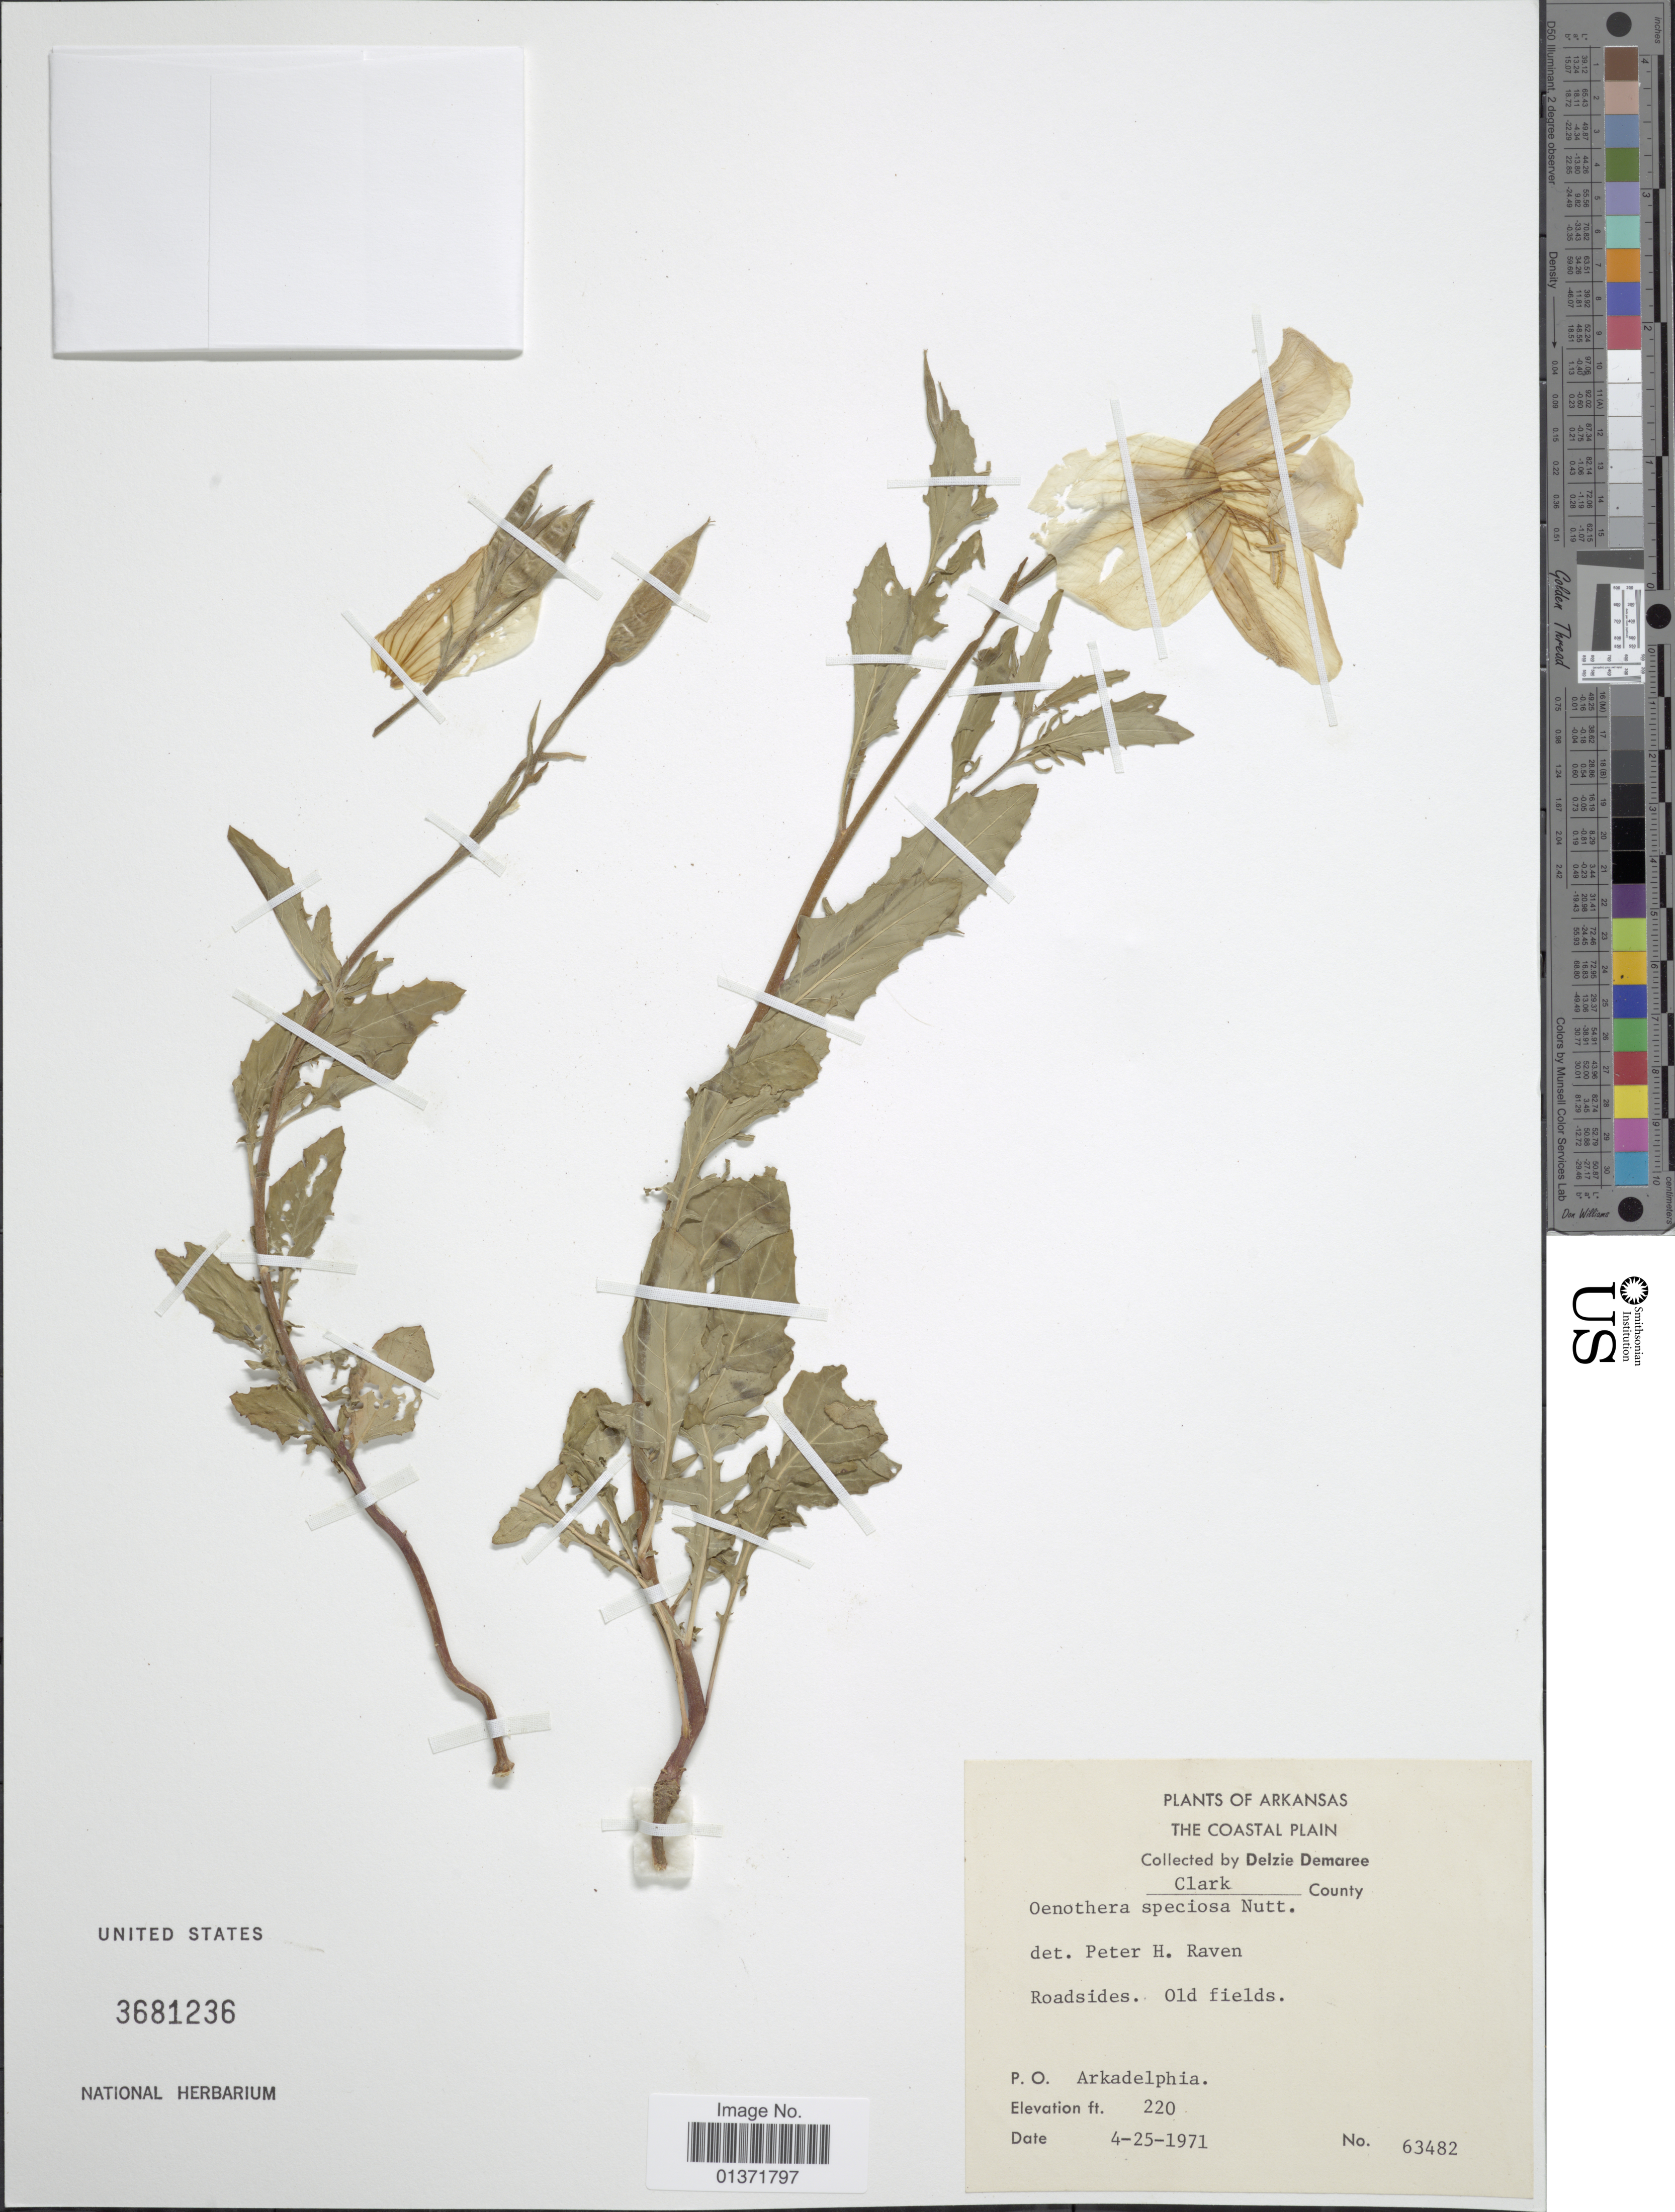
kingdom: Plantae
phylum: Tracheophyta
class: Magnoliopsida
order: Myrtales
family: Onagraceae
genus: Oenothera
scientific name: Oenothera speciosa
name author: Nutt.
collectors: D. Demaree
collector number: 63482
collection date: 1971-04-25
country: United States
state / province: Arkansas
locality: Coastal plain, Clark County, P.O. Arkadelphia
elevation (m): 67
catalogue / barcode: US 3681236